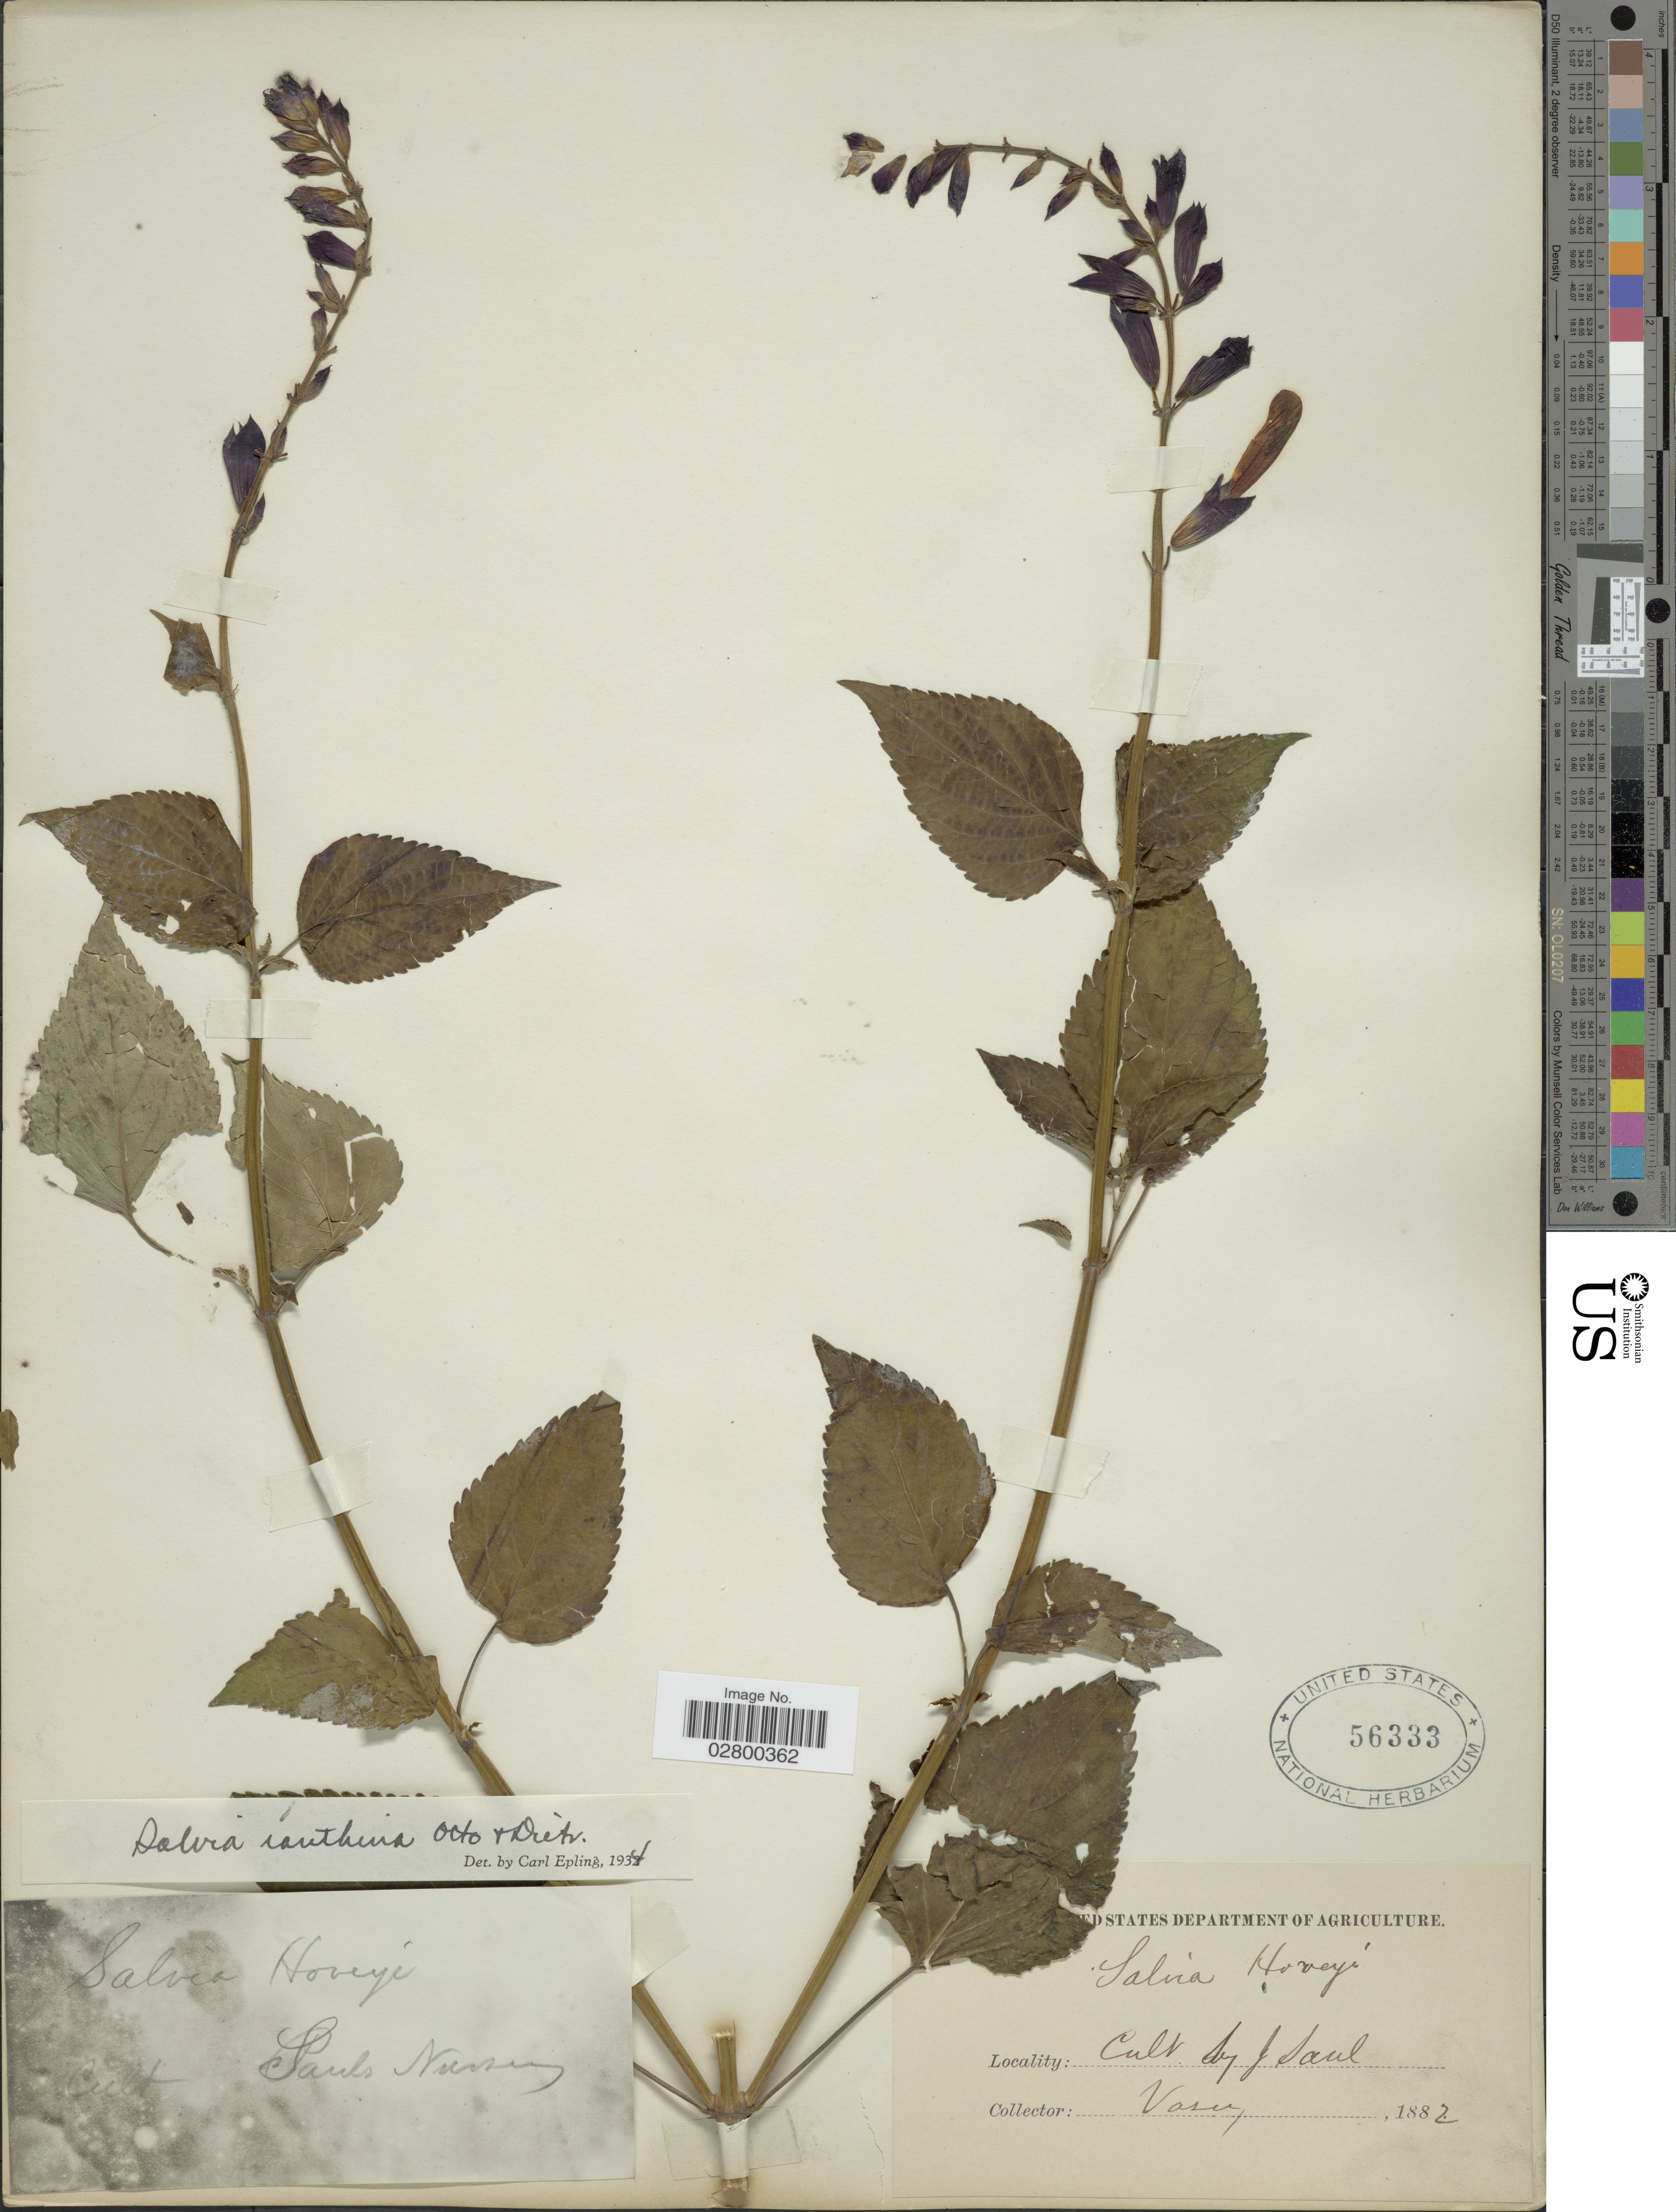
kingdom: Plantae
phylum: Tracheophyta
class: Magnoliopsida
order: Lamiales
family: Lamiaceae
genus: Salvia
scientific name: Salvia ianthina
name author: Otto & A. Dietr.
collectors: Vasey, --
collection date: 1882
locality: Cult. by J.Paul, Pauls Nursery.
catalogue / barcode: US 56333